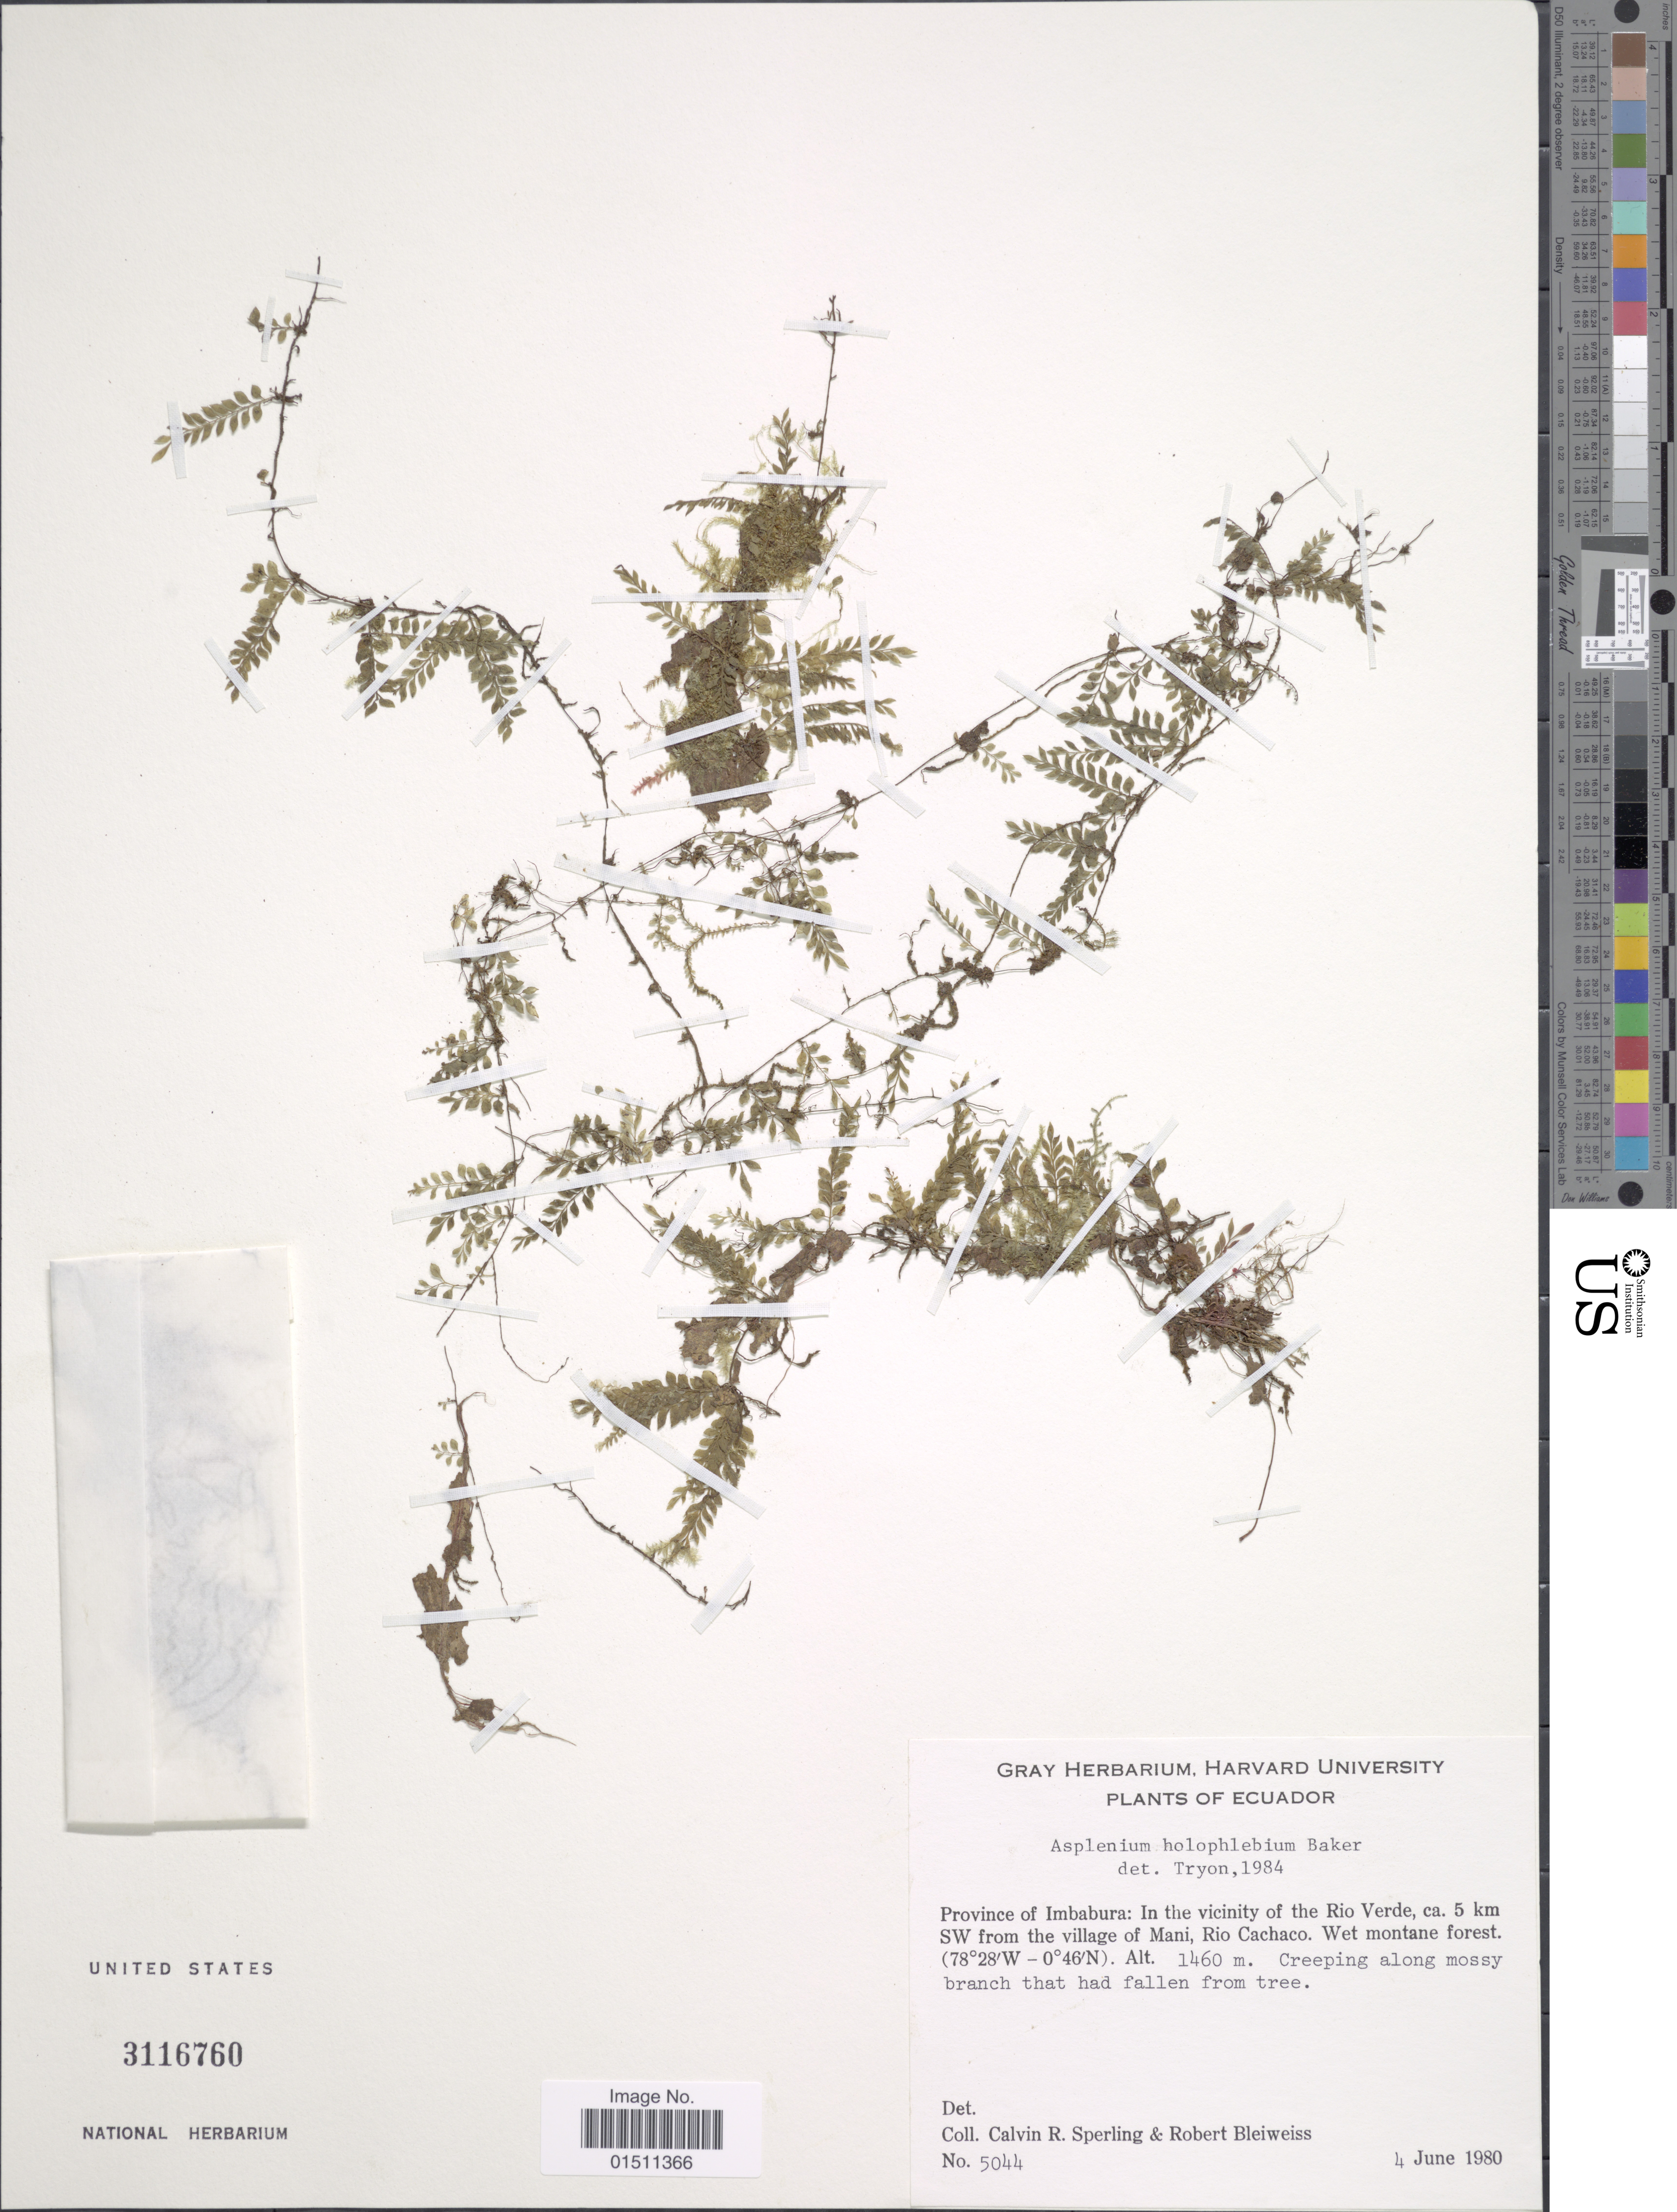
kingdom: Plantae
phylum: Tracheophyta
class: Polypodiopsida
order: Polypodiales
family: Aspleniaceae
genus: Asplenium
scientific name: Asplenium holophlebium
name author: Baker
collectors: C. R. Sperling & R. Bleiweiss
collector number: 5044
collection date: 1980-06-04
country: Ecuador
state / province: Imbabura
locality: Ecuador, In the vicinity of the Rio Verde, ca. 5 km SW from the village of Mani, Rio Cachaco.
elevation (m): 1460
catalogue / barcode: US 3116760